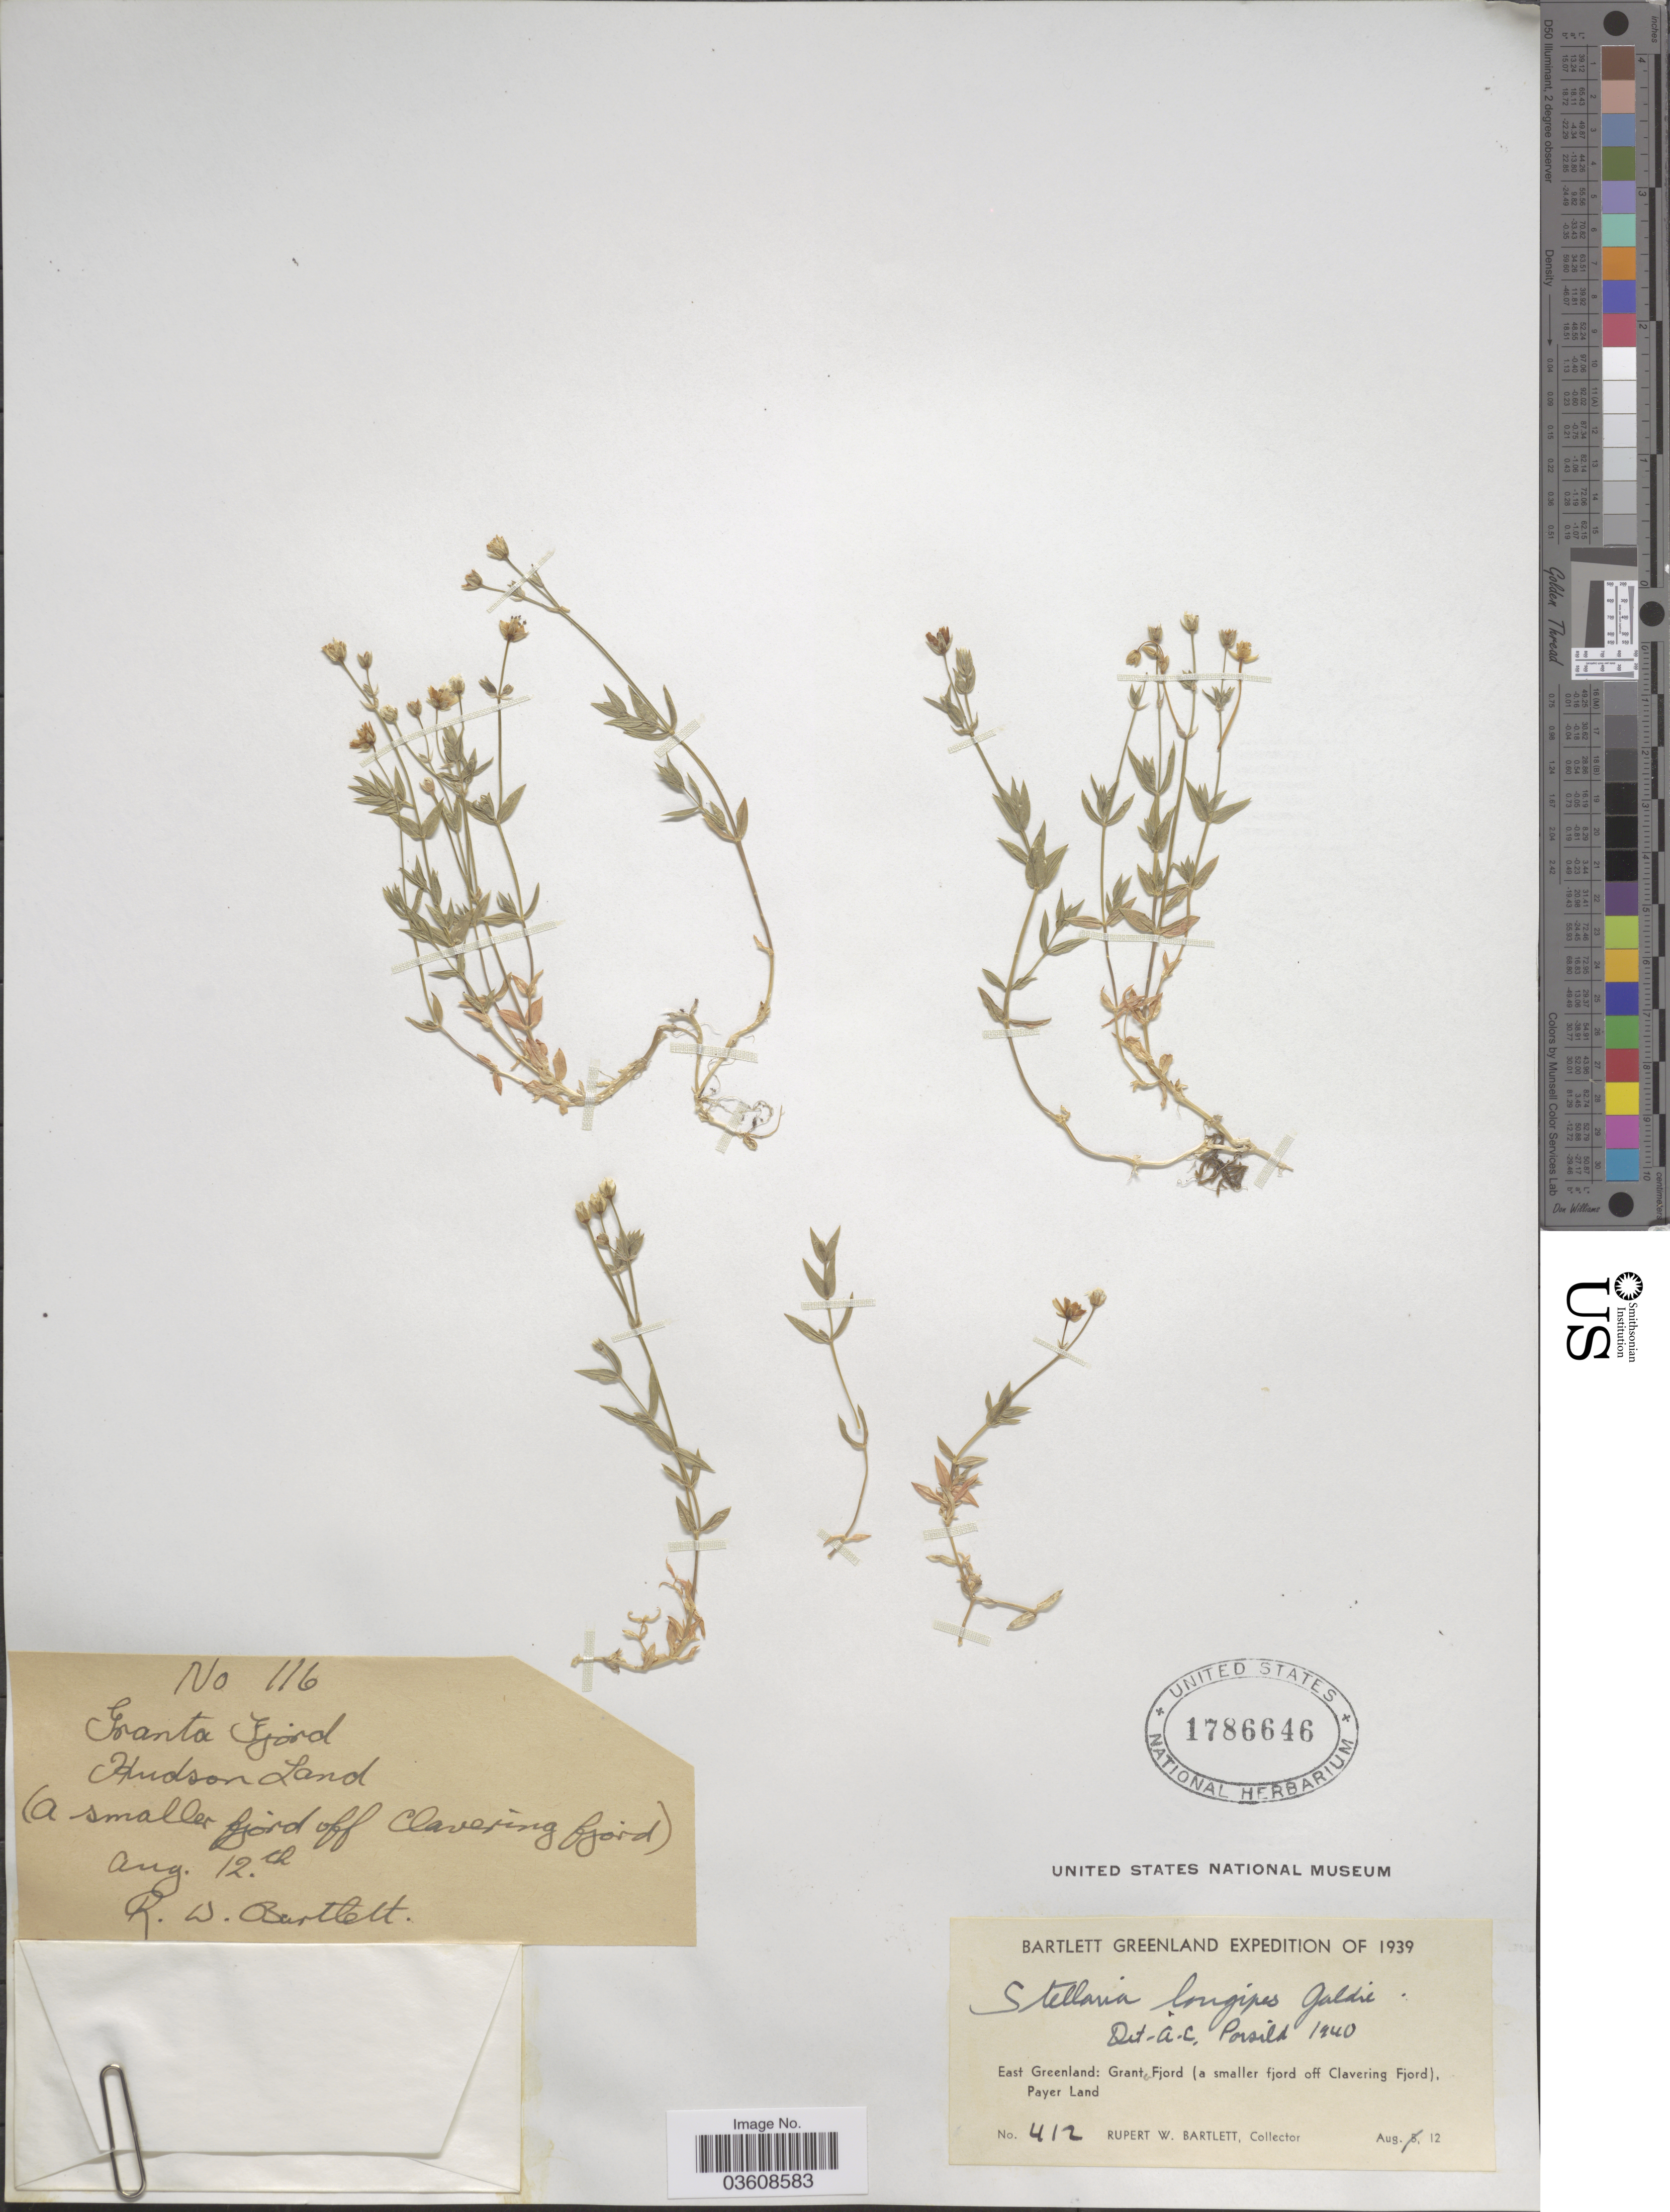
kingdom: Plantae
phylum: Tracheophyta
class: Magnoliopsida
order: Caryophyllales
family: Caryophyllaceae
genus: Stellaria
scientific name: Stellaria longipes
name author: Goldie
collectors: R. W. Bartlett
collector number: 412/116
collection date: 1939-08-12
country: Greenland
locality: East Greenland: Granta Fjord (a smaller fjord off Clavering Fjord), Payer Land. Hudson Land.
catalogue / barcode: US 1786646